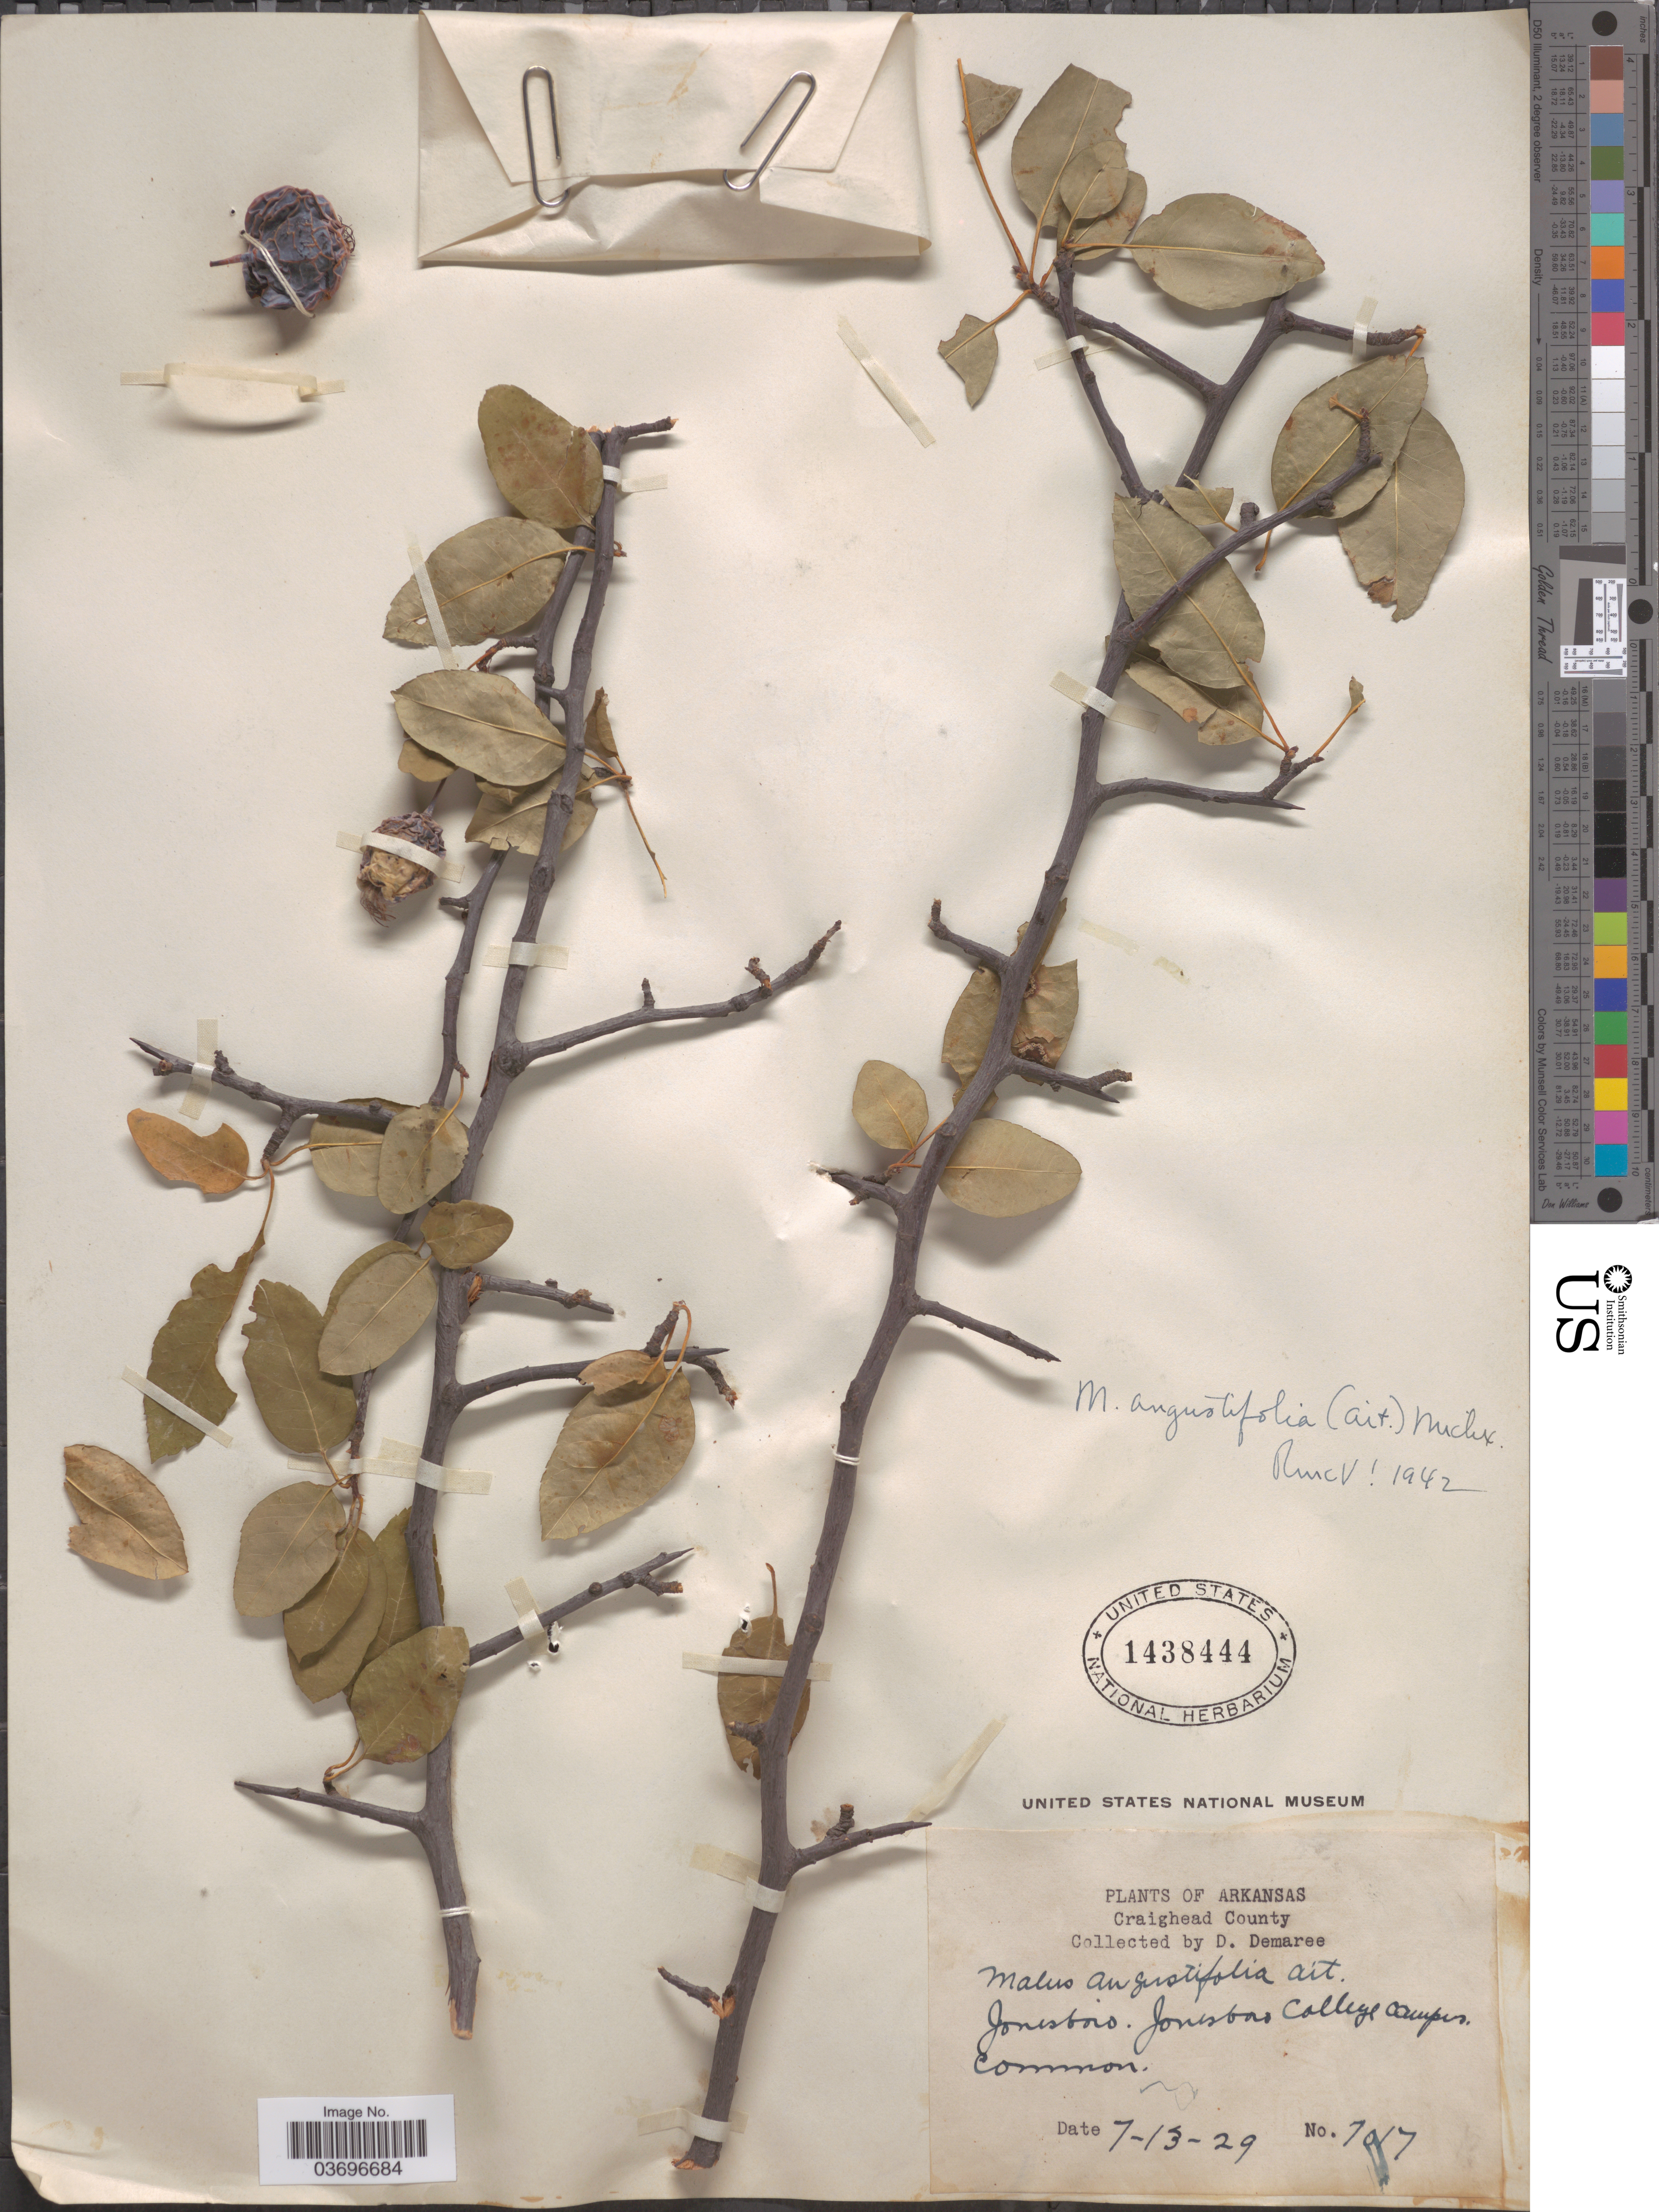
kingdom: Plantae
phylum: Tracheophyta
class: Magnoliopsida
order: Rosales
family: Rosaceae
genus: Malus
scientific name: Malus angustifolia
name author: (Aiton) Michx.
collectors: D. Demaree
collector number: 7017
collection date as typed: Transcribed d/m/y: 13/7/29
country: United States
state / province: Arkansas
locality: Craighead County. Jonesboro. Jonesboro College campus.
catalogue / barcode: US 1438444